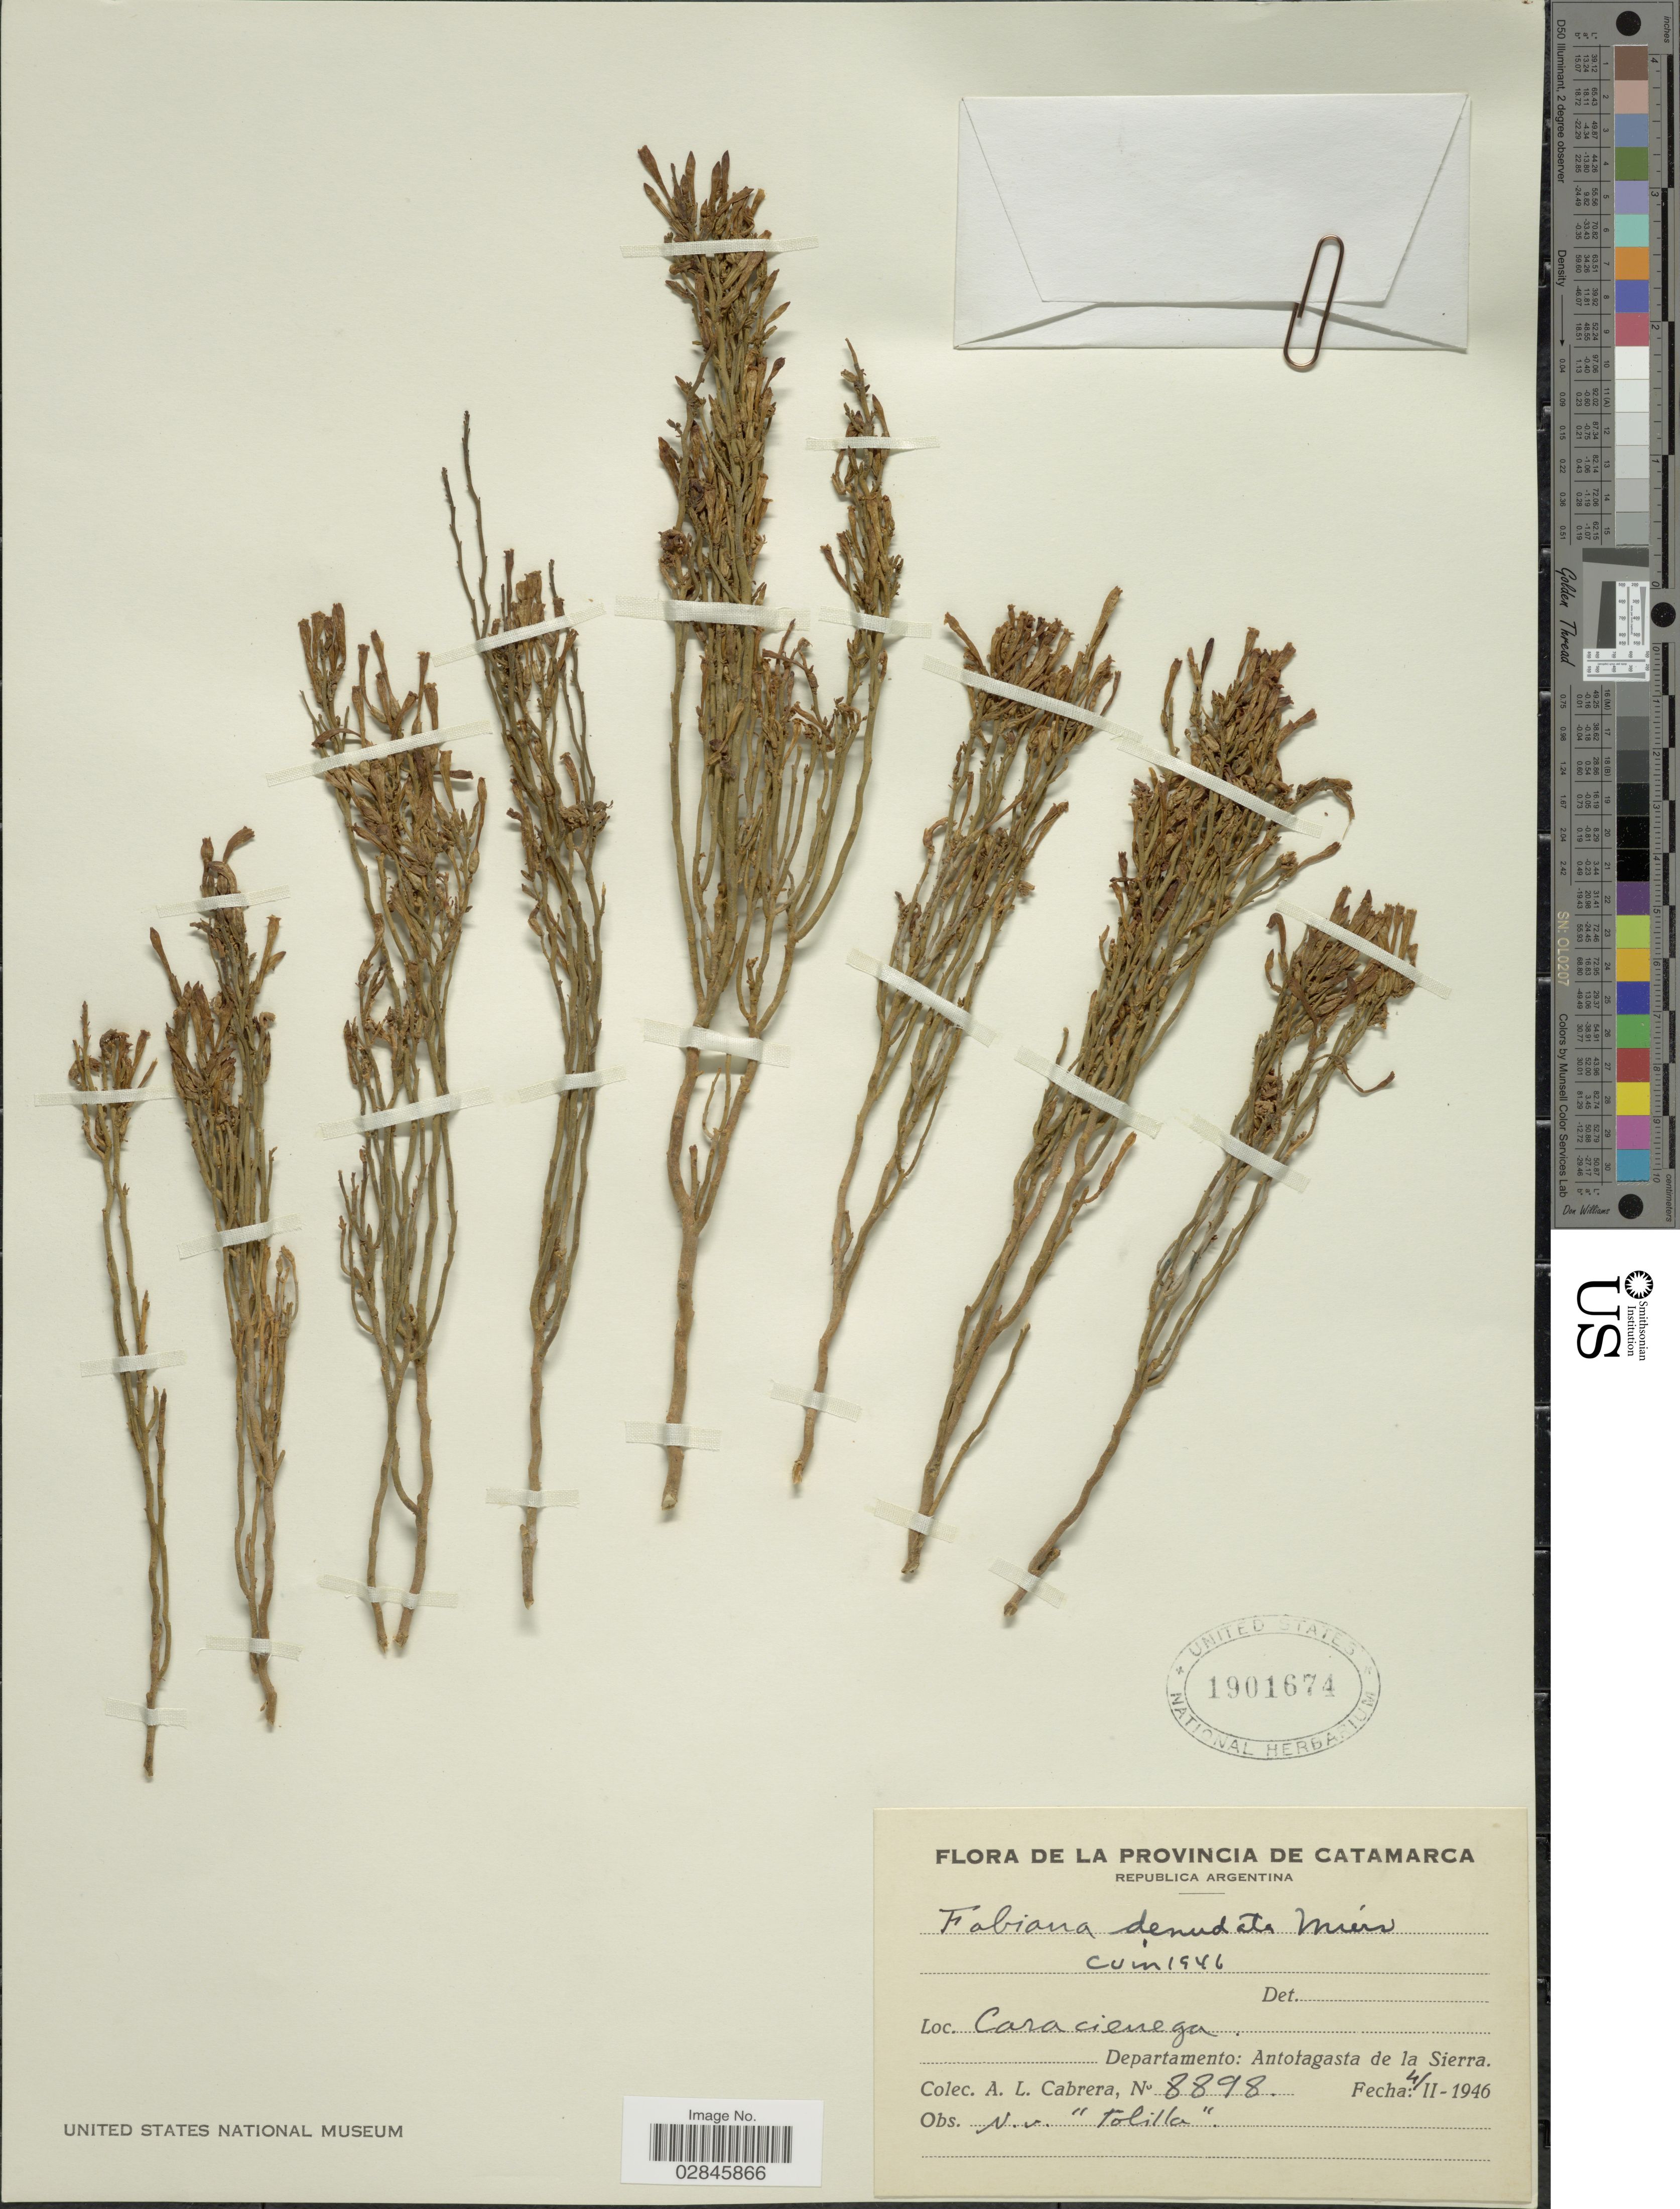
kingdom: Plantae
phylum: Tracheophyta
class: Magnoliopsida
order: Solanales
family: Solanaceae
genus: Fabiana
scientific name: Fabiana denudata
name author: Miers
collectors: A. L. Cabrera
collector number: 8898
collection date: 1946-02-04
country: Argentina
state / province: Catamarca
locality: Caracienega. Departamento: Antotagasta de la Sierra.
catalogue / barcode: US 1901674